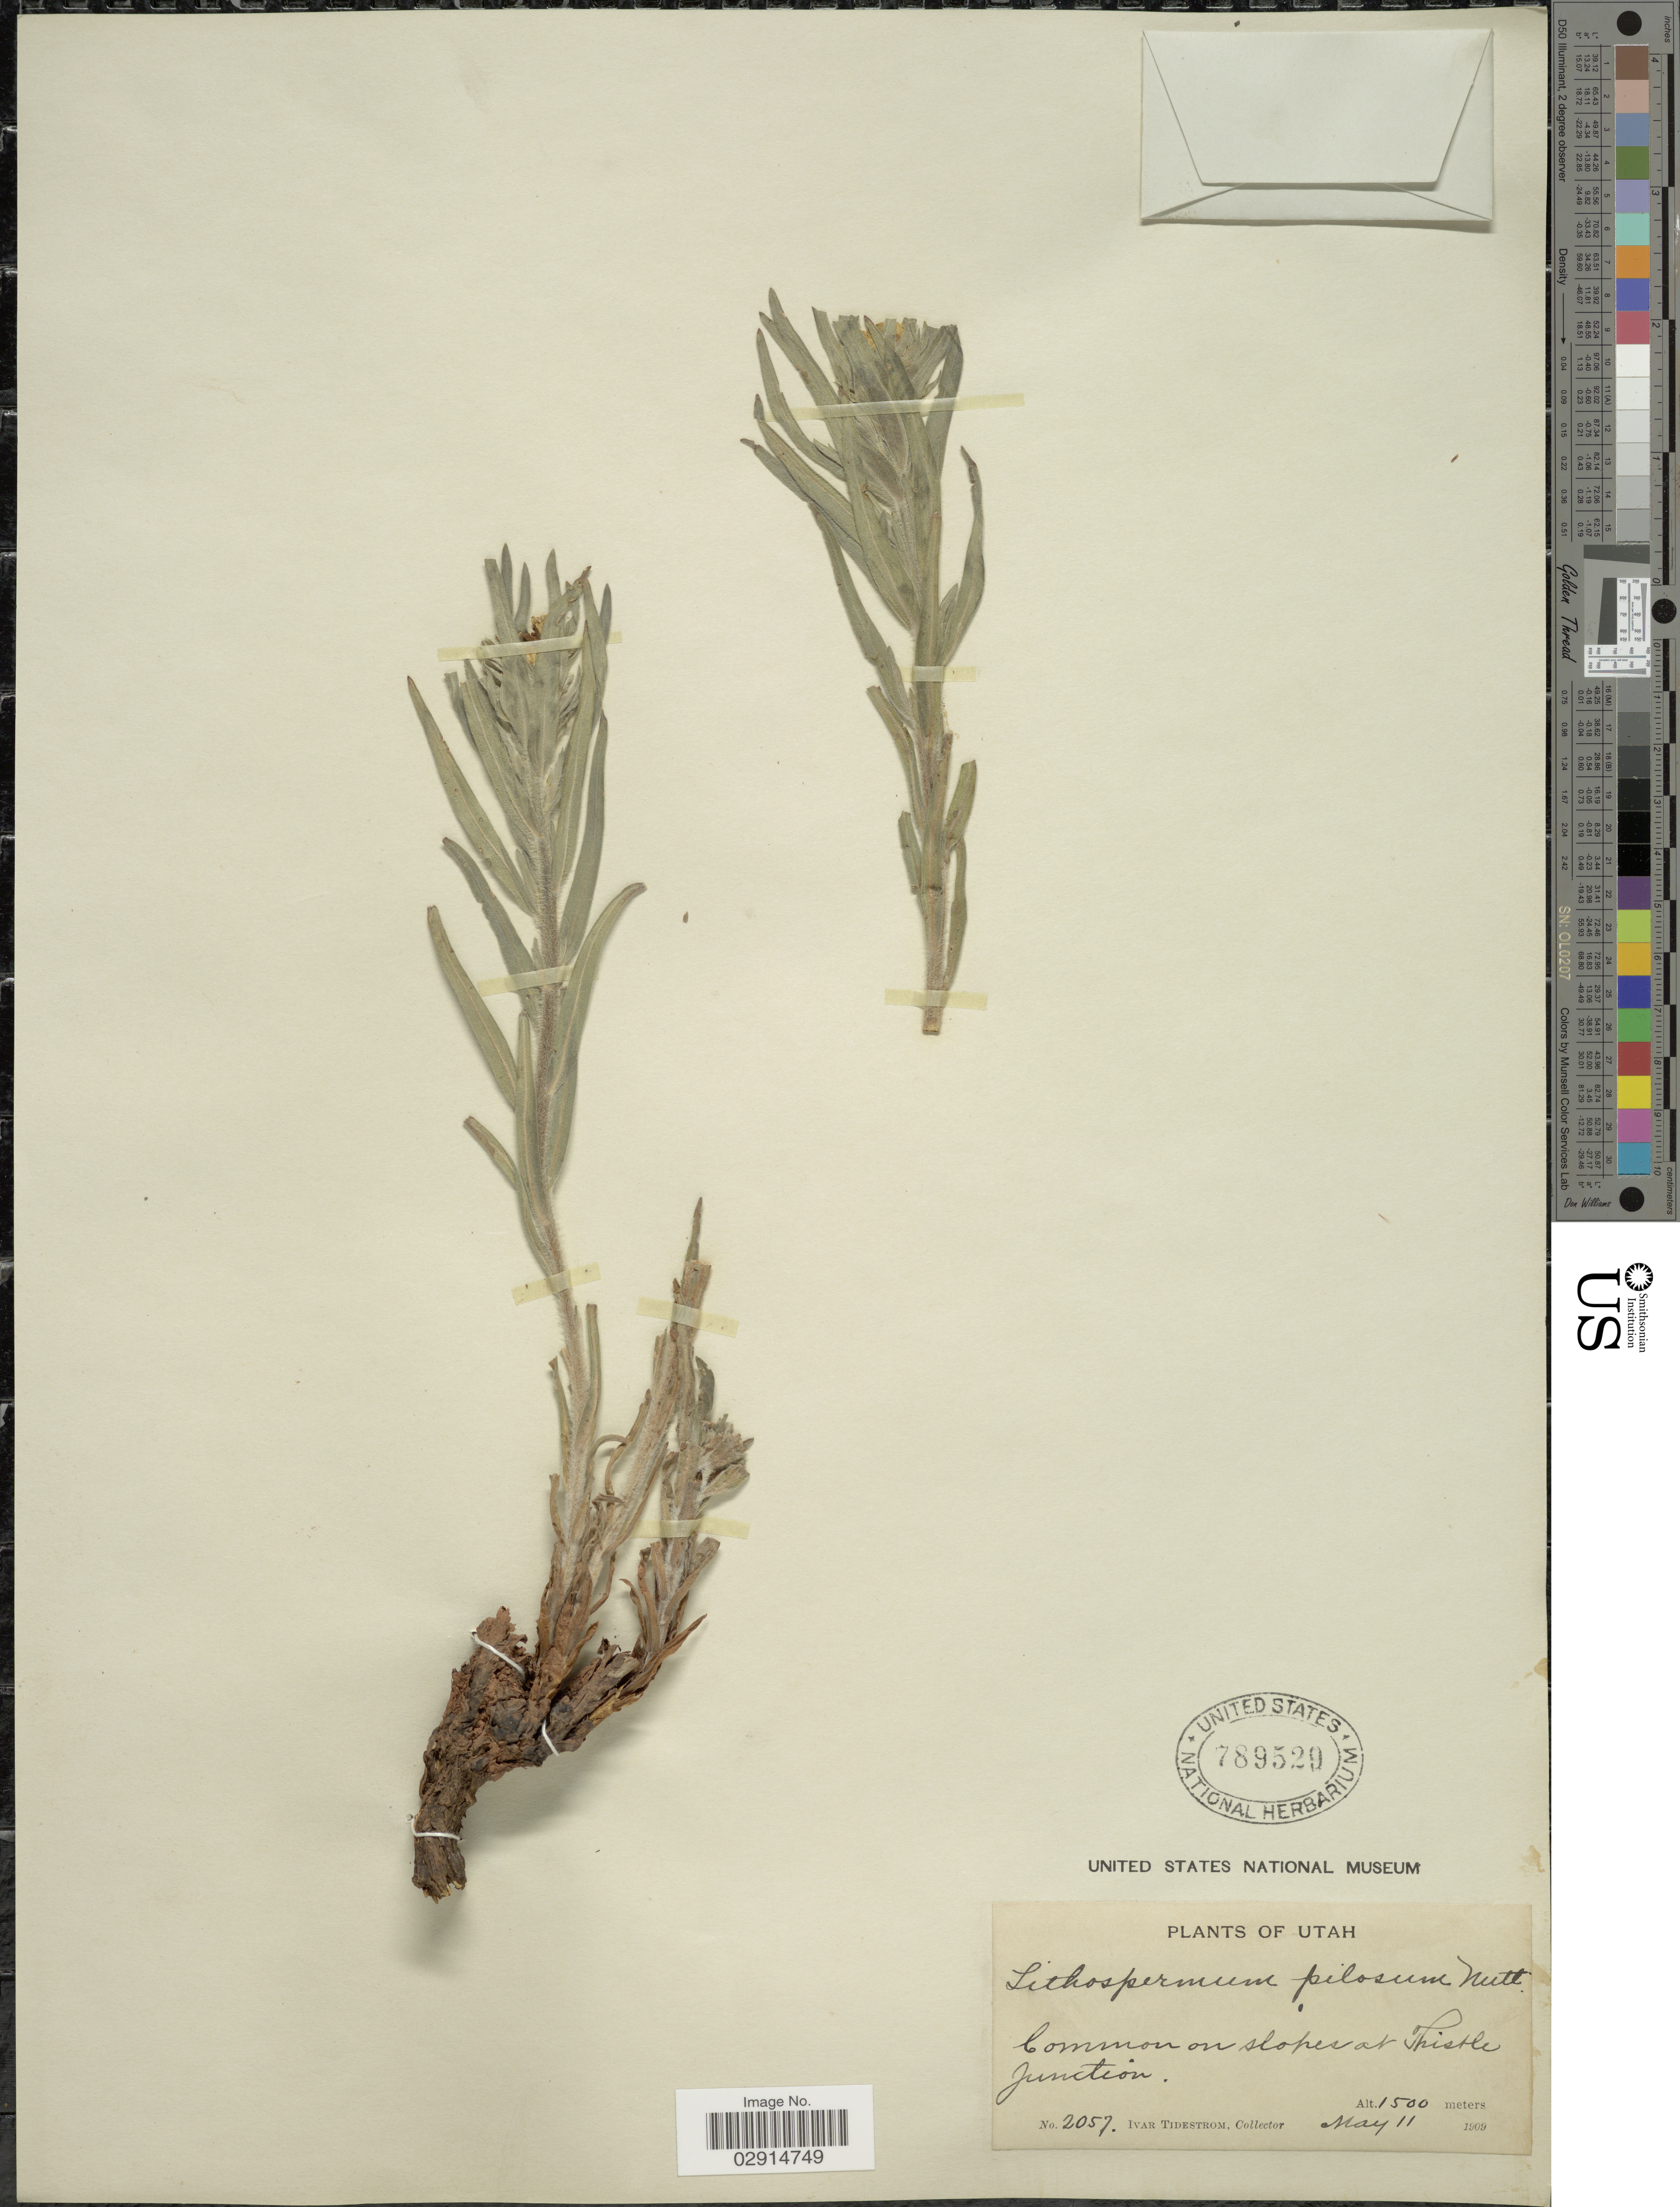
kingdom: Plantae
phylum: Tracheophyta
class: Magnoliopsida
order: Boraginales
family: Boraginaceae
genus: Lithospermum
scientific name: Lithospermum ruderale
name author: Douglas ex Lehm.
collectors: I. F. Tidestrom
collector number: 2057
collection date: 1909-05-11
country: United States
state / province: Utah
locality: Common on slopes at Thistle Junction.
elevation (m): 1500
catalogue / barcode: US 789520